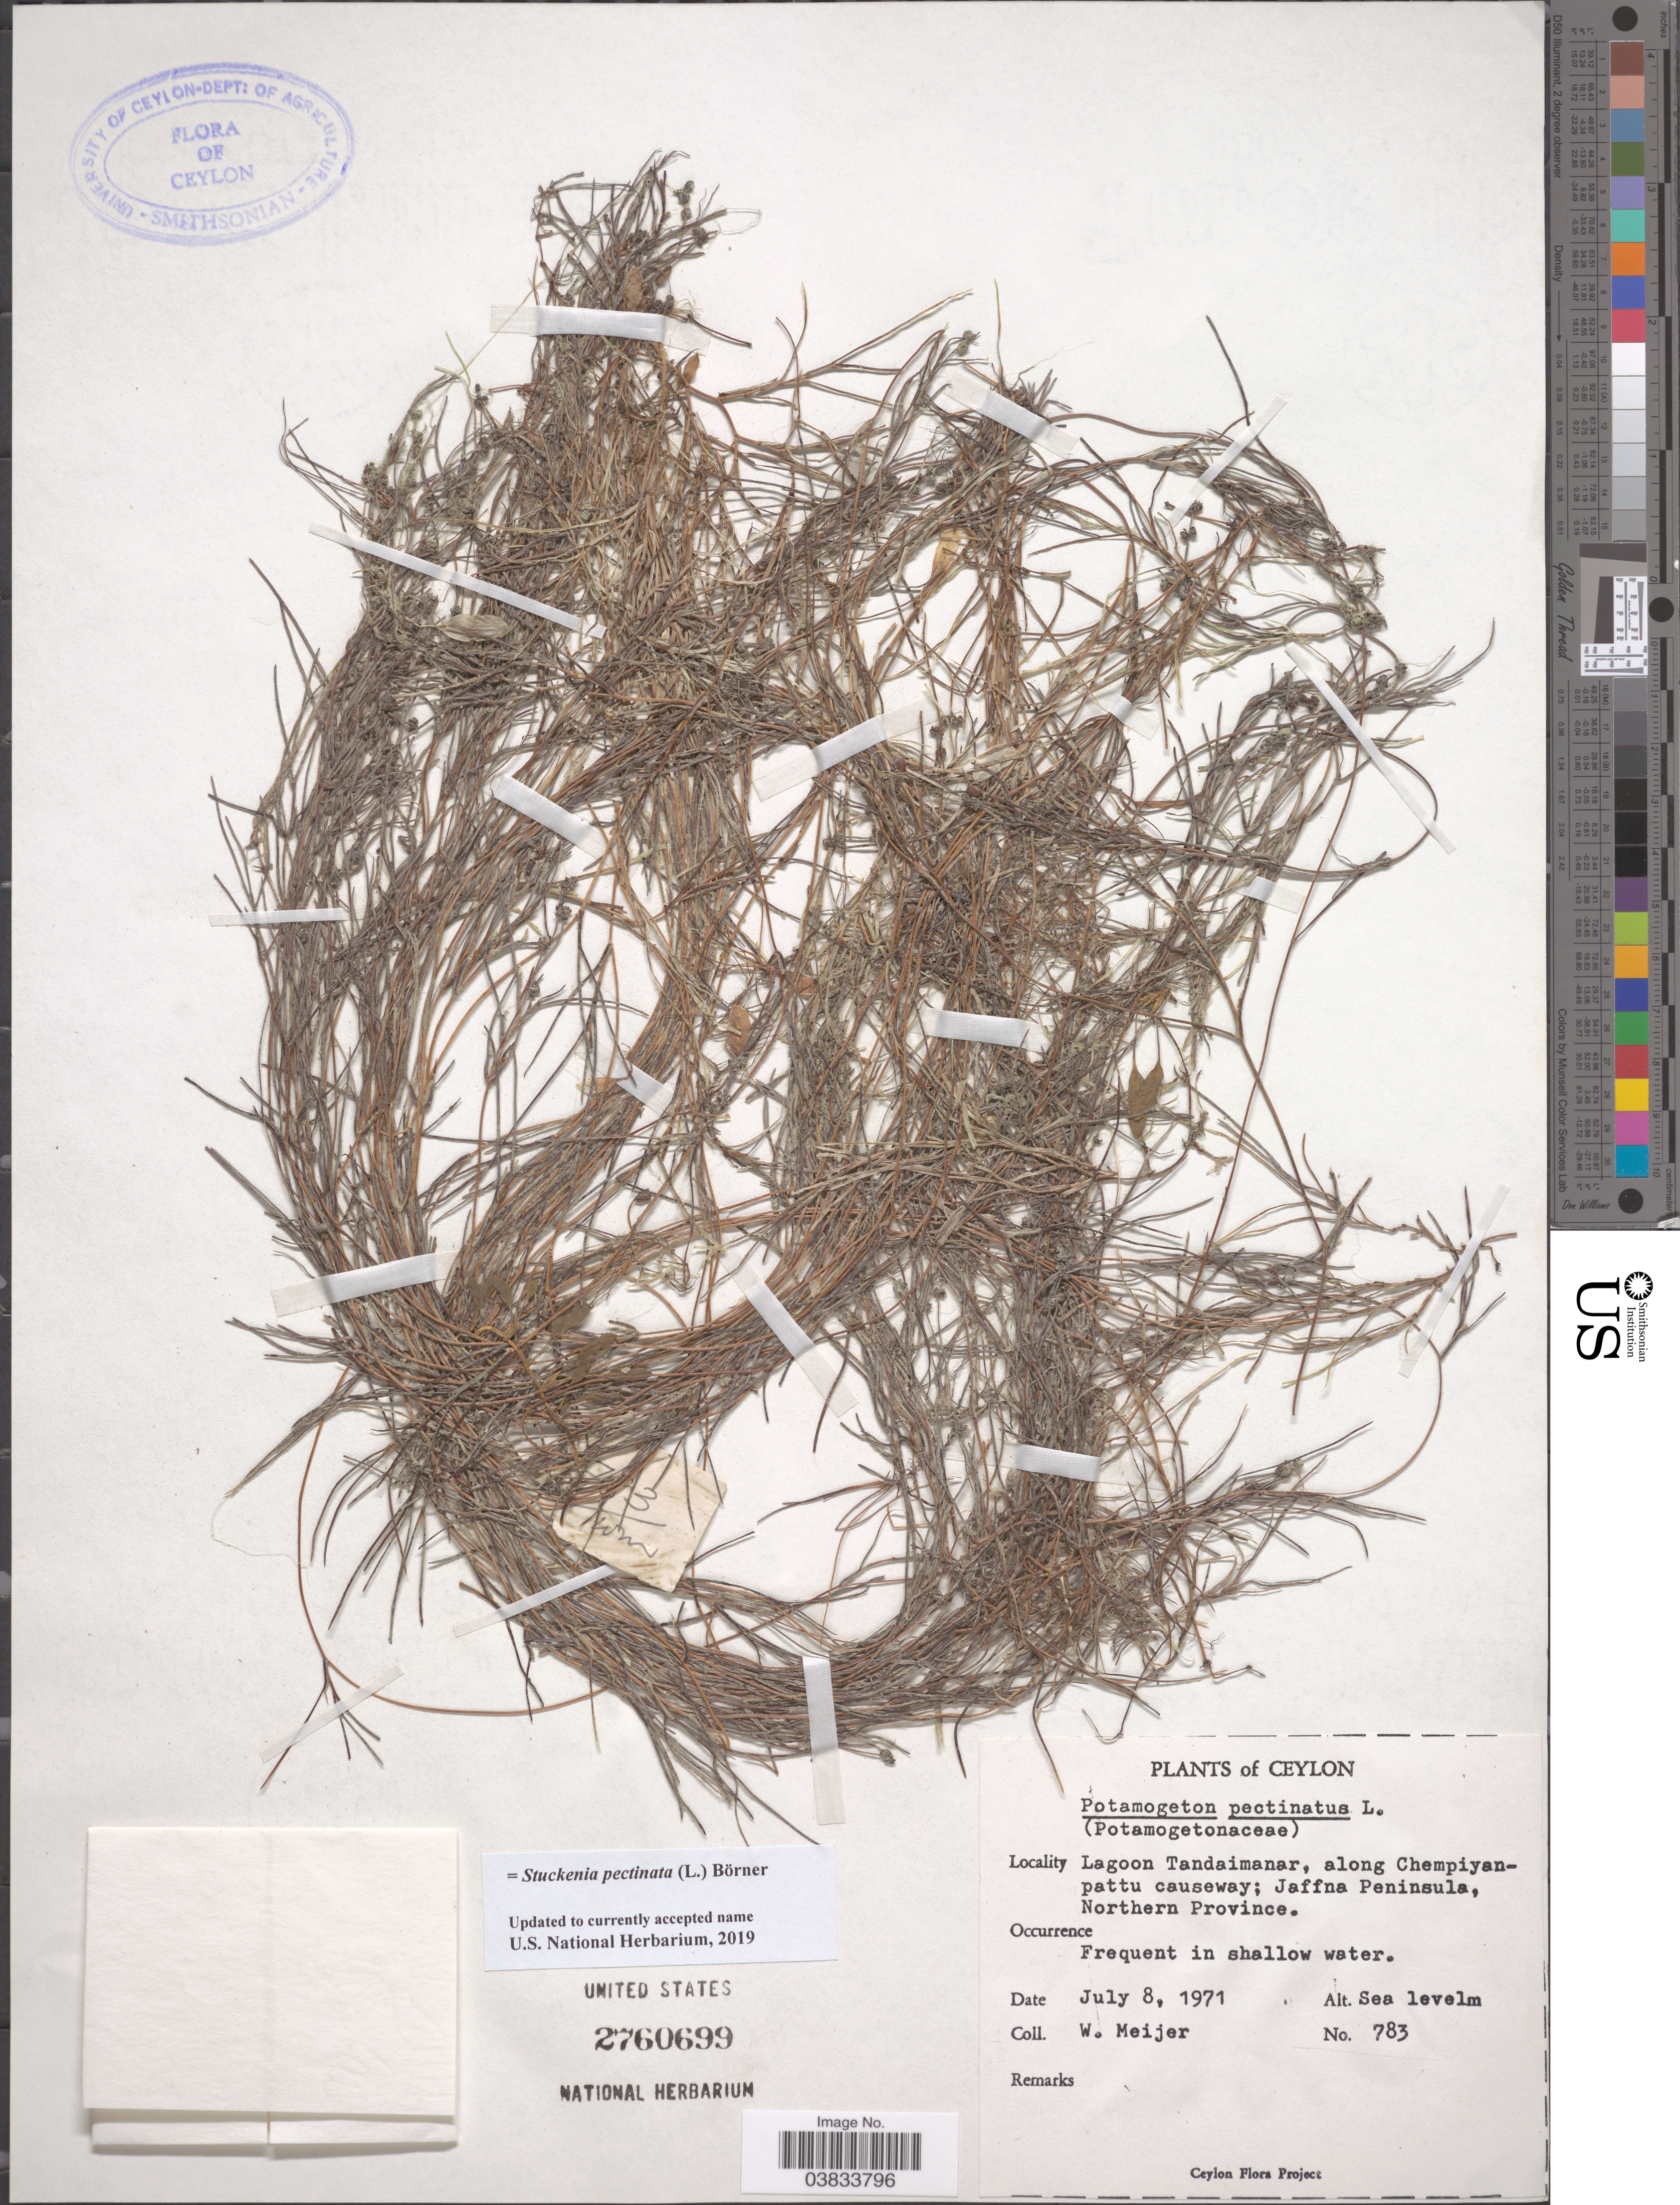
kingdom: Plantae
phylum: Tracheophyta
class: Liliopsida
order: Alismatales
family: Potamogetonaceae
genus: Stuckenia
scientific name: Stuckenia pectinata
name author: (L.) Börner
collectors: W. Meijer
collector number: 783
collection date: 1971-07-08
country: Sri Lanka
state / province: Northern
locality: Ceylon. Lagoon Tandaimanar, along Chempiyanpattu causeway; Jaffna Peninsula.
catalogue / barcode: US 2760699